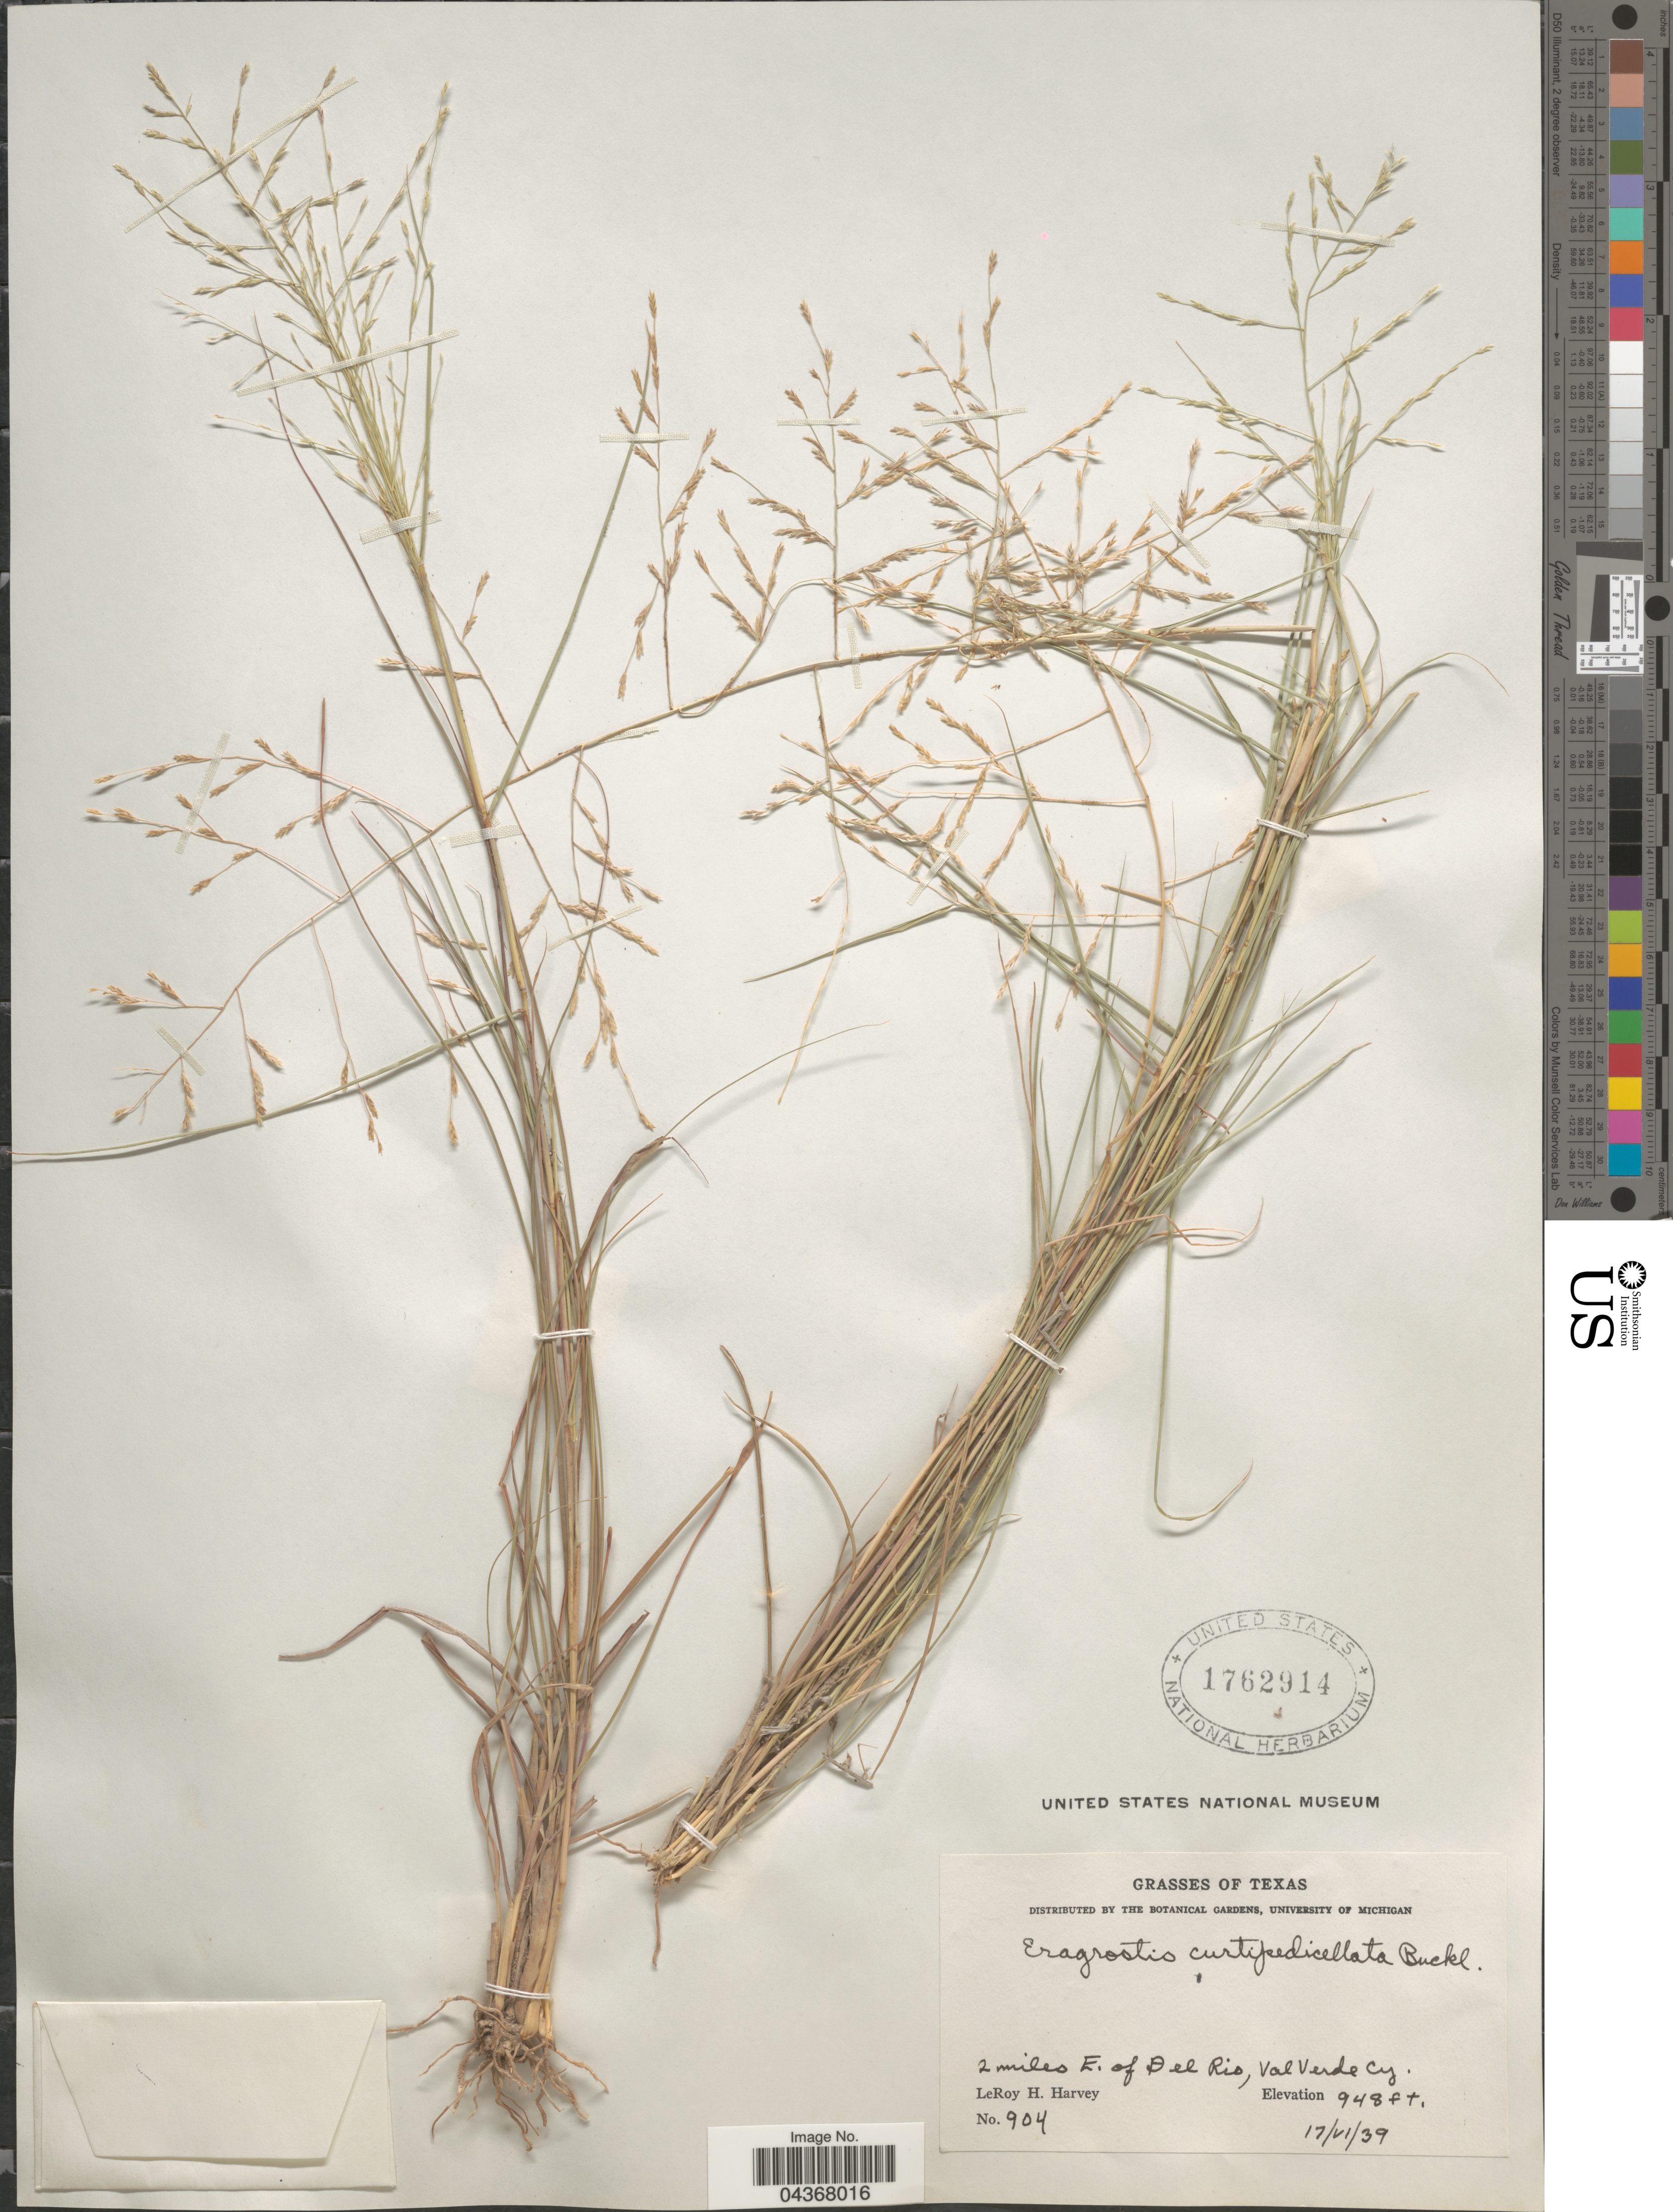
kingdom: Plantae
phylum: Tracheophyta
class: Liliopsida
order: Poales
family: Poaceae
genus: Eragrostis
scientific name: Eragrostis curtipedicellata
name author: Buckley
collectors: L. H. Harvey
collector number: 904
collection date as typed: Transcribed d/m/y: 17/6/39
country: United States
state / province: Texas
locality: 2 miles E. of Del Rio, Val Verde Cy.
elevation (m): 289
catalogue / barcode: US 1762914